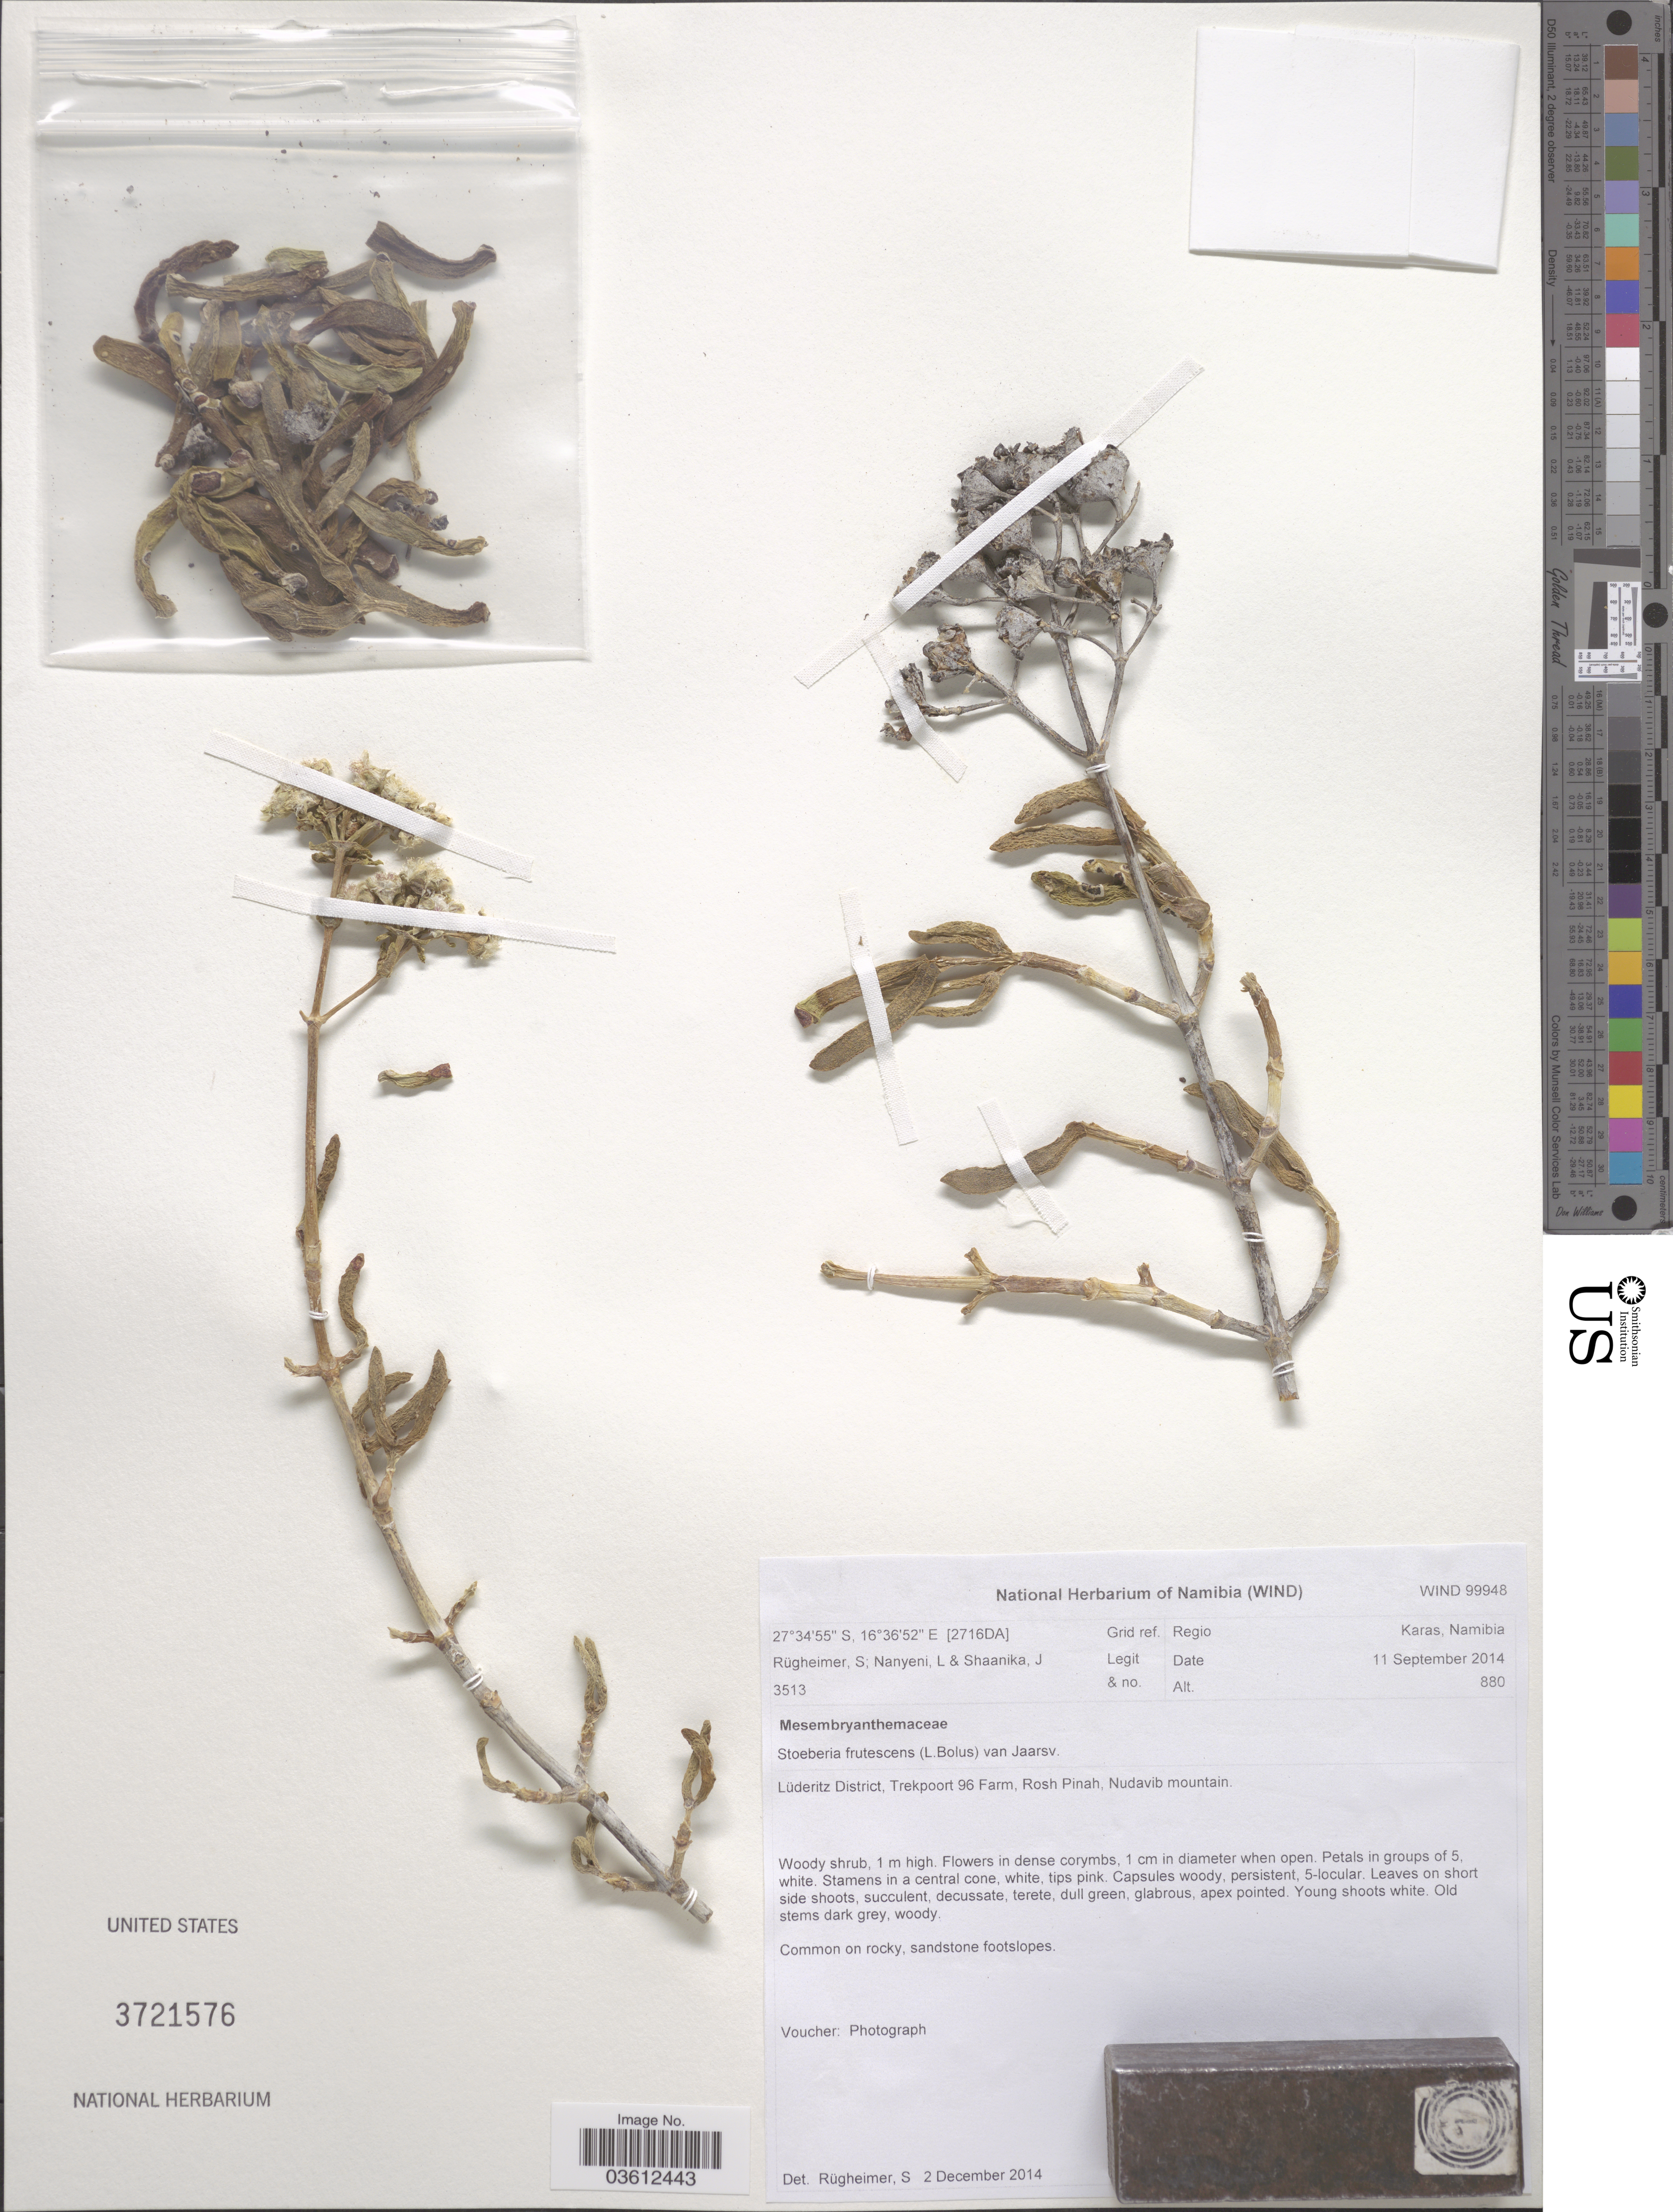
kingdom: Plantae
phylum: Tracheophyta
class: Magnoliopsida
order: Caryophyllales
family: Aizoaceae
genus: Stoeberia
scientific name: Stoeberia frutescens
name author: (L. Bolus) van Jaarsv.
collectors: S. Rugheimer, L. Nanyeni & J. Shaanika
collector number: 3513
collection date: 2014-09-11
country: Namibia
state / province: Karas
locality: Grid ref. [2716DA]. Regio Karas. Lüderitz District, Trekpoort 96 Farm, Rosh Pinah, Nudavib mountain.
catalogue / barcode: US 3721576